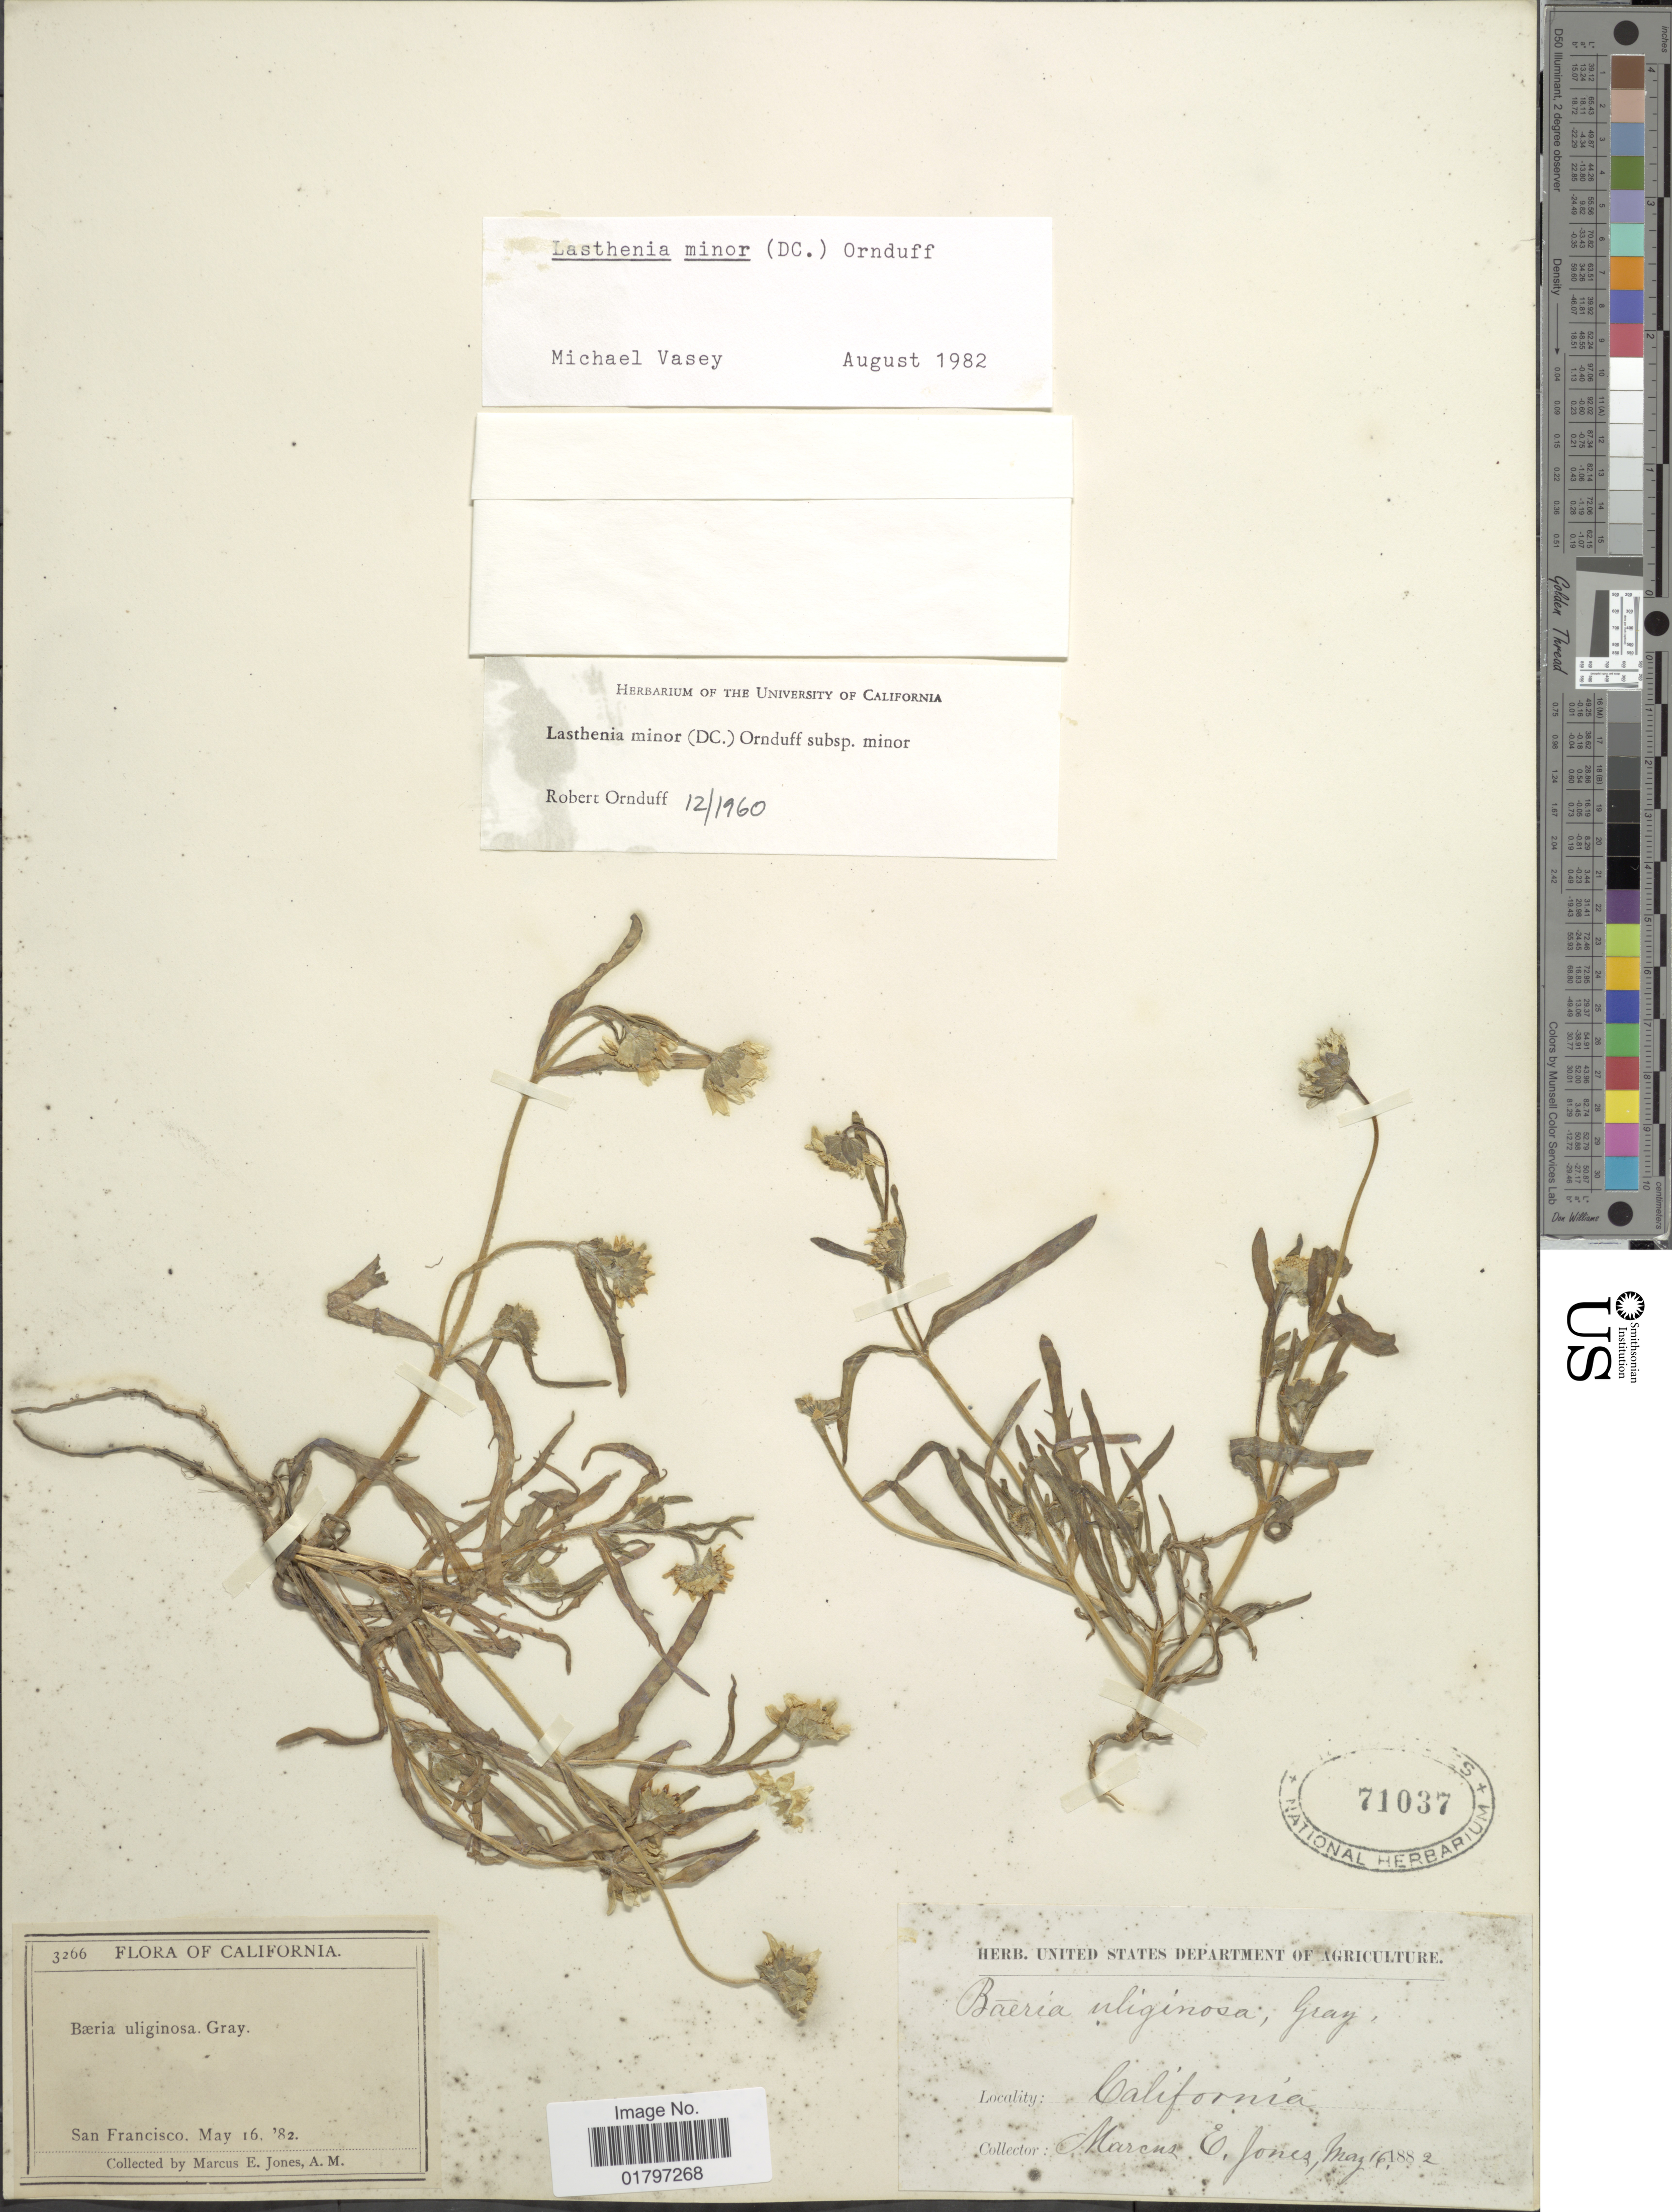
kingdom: Plantae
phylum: Tracheophyta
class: Magnoliopsida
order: Asterales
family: Asteraceae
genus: Lasthenia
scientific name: Lasthenia minor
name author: (DC.) Ornduff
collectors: M. E. Jones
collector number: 3266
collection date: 1882-05-16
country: United States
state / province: California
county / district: San Francisco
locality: San Francisco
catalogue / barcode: US 71037